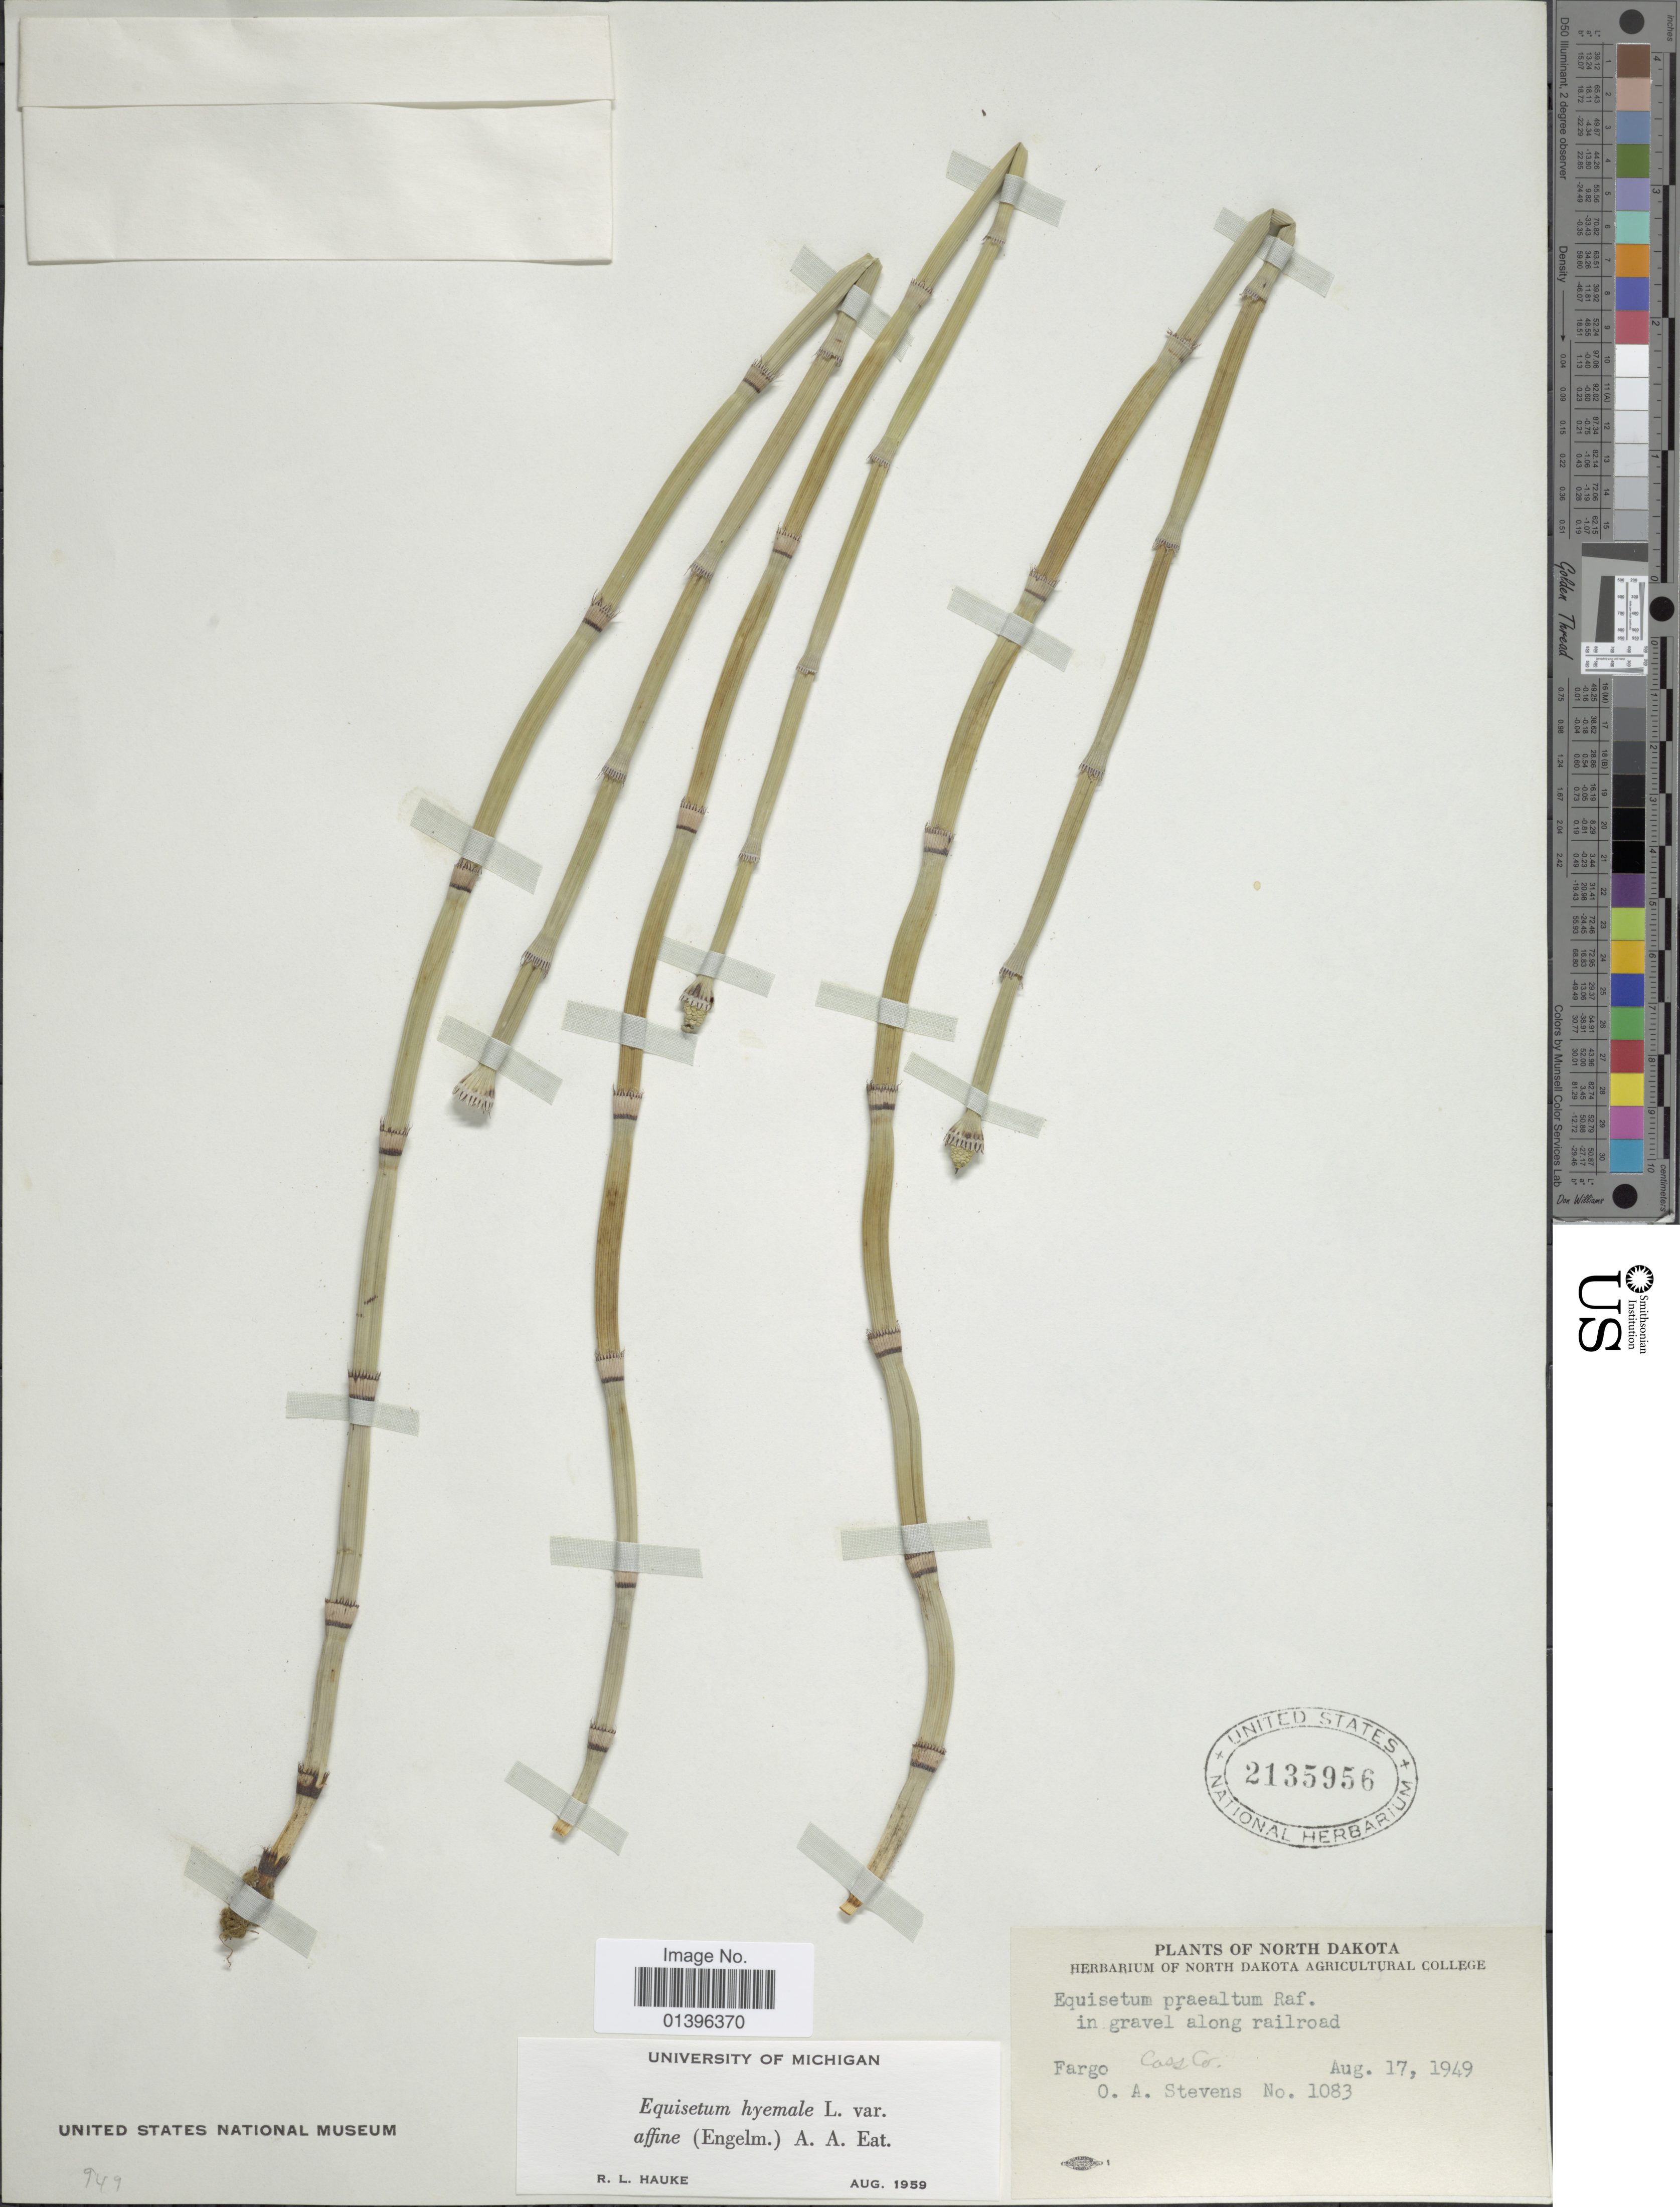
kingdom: Plantae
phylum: Tracheophyta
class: Polypodiopsida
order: Equisetales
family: Equisetaceae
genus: Equisetum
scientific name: Equisetum hyemale var. affine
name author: (Engelm.) A.A. Eaton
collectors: O. A. Stevens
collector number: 1083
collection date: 1949-08-17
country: United States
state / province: North Dakota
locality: Fargo, Cass Co.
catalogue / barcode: US 2135956